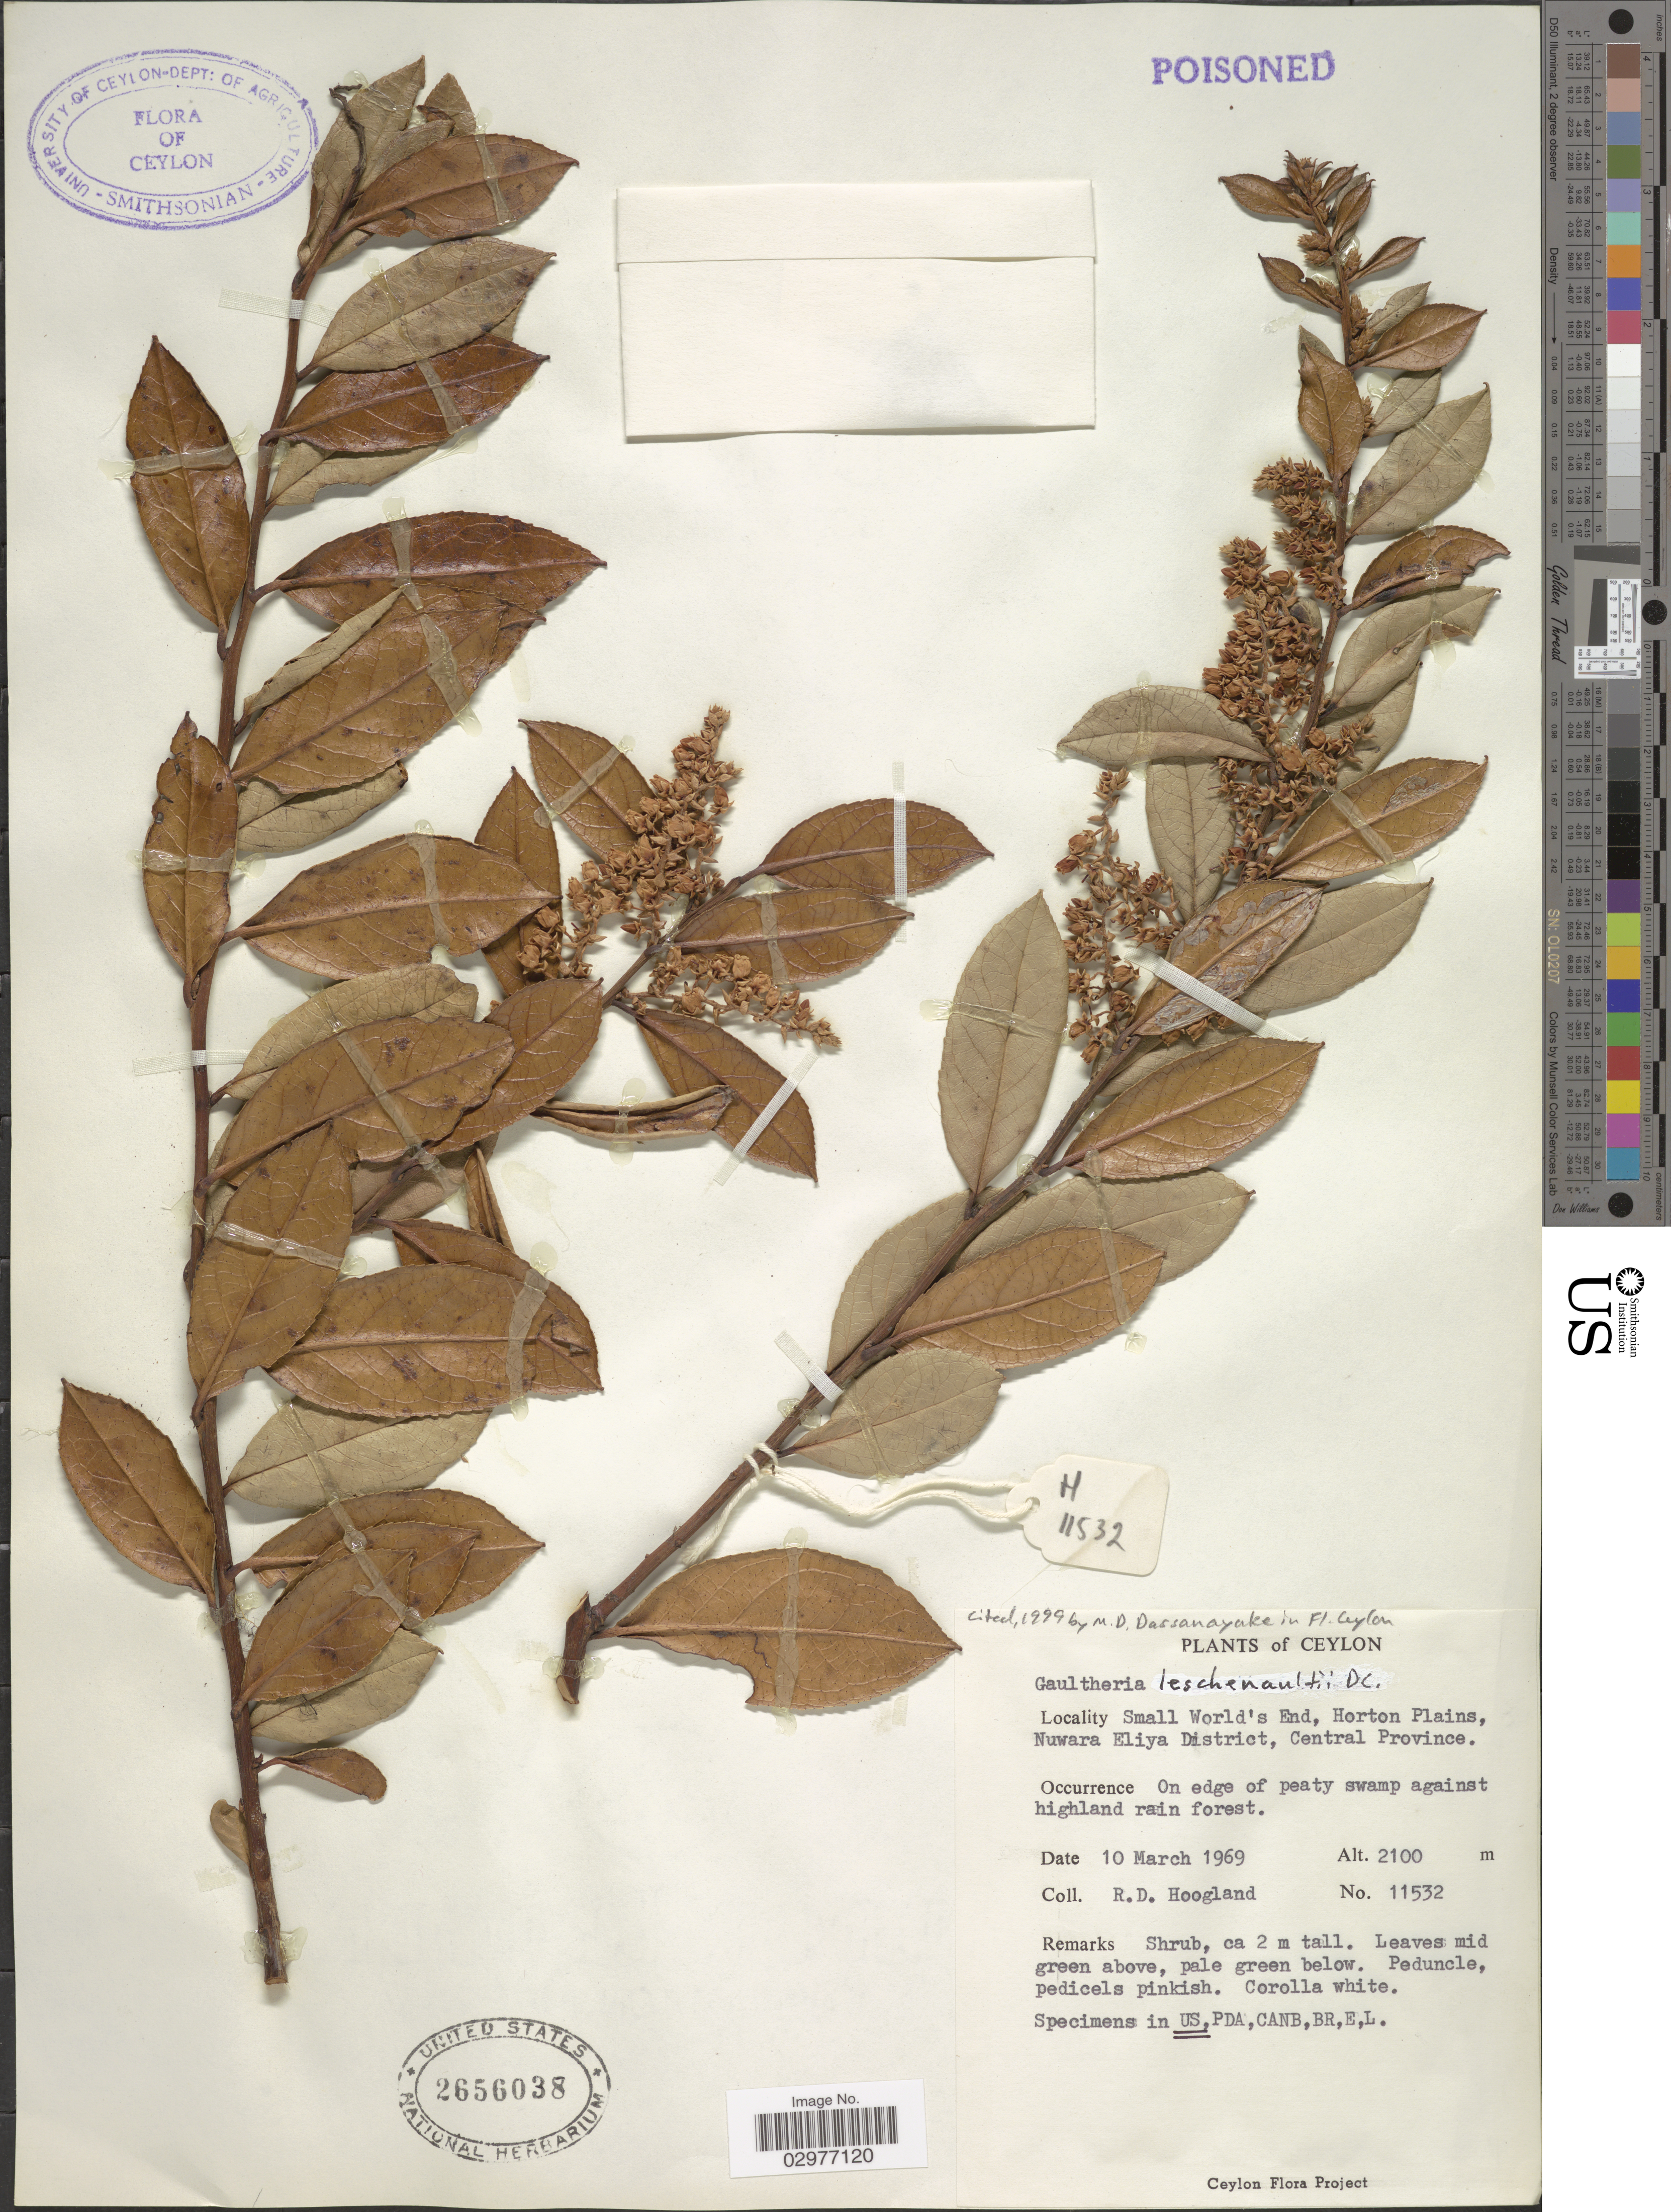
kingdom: Plantae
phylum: Tracheophyta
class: Magnoliopsida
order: Ericales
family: Ericaceae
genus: Gaultheria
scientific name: Gaultheria leschenaultii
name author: DC.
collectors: R. D. Hoogland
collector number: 11532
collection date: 1969-03-10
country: Sri Lanka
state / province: Central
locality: Ceylon. Small World's End, Horton Plains, Nuwara Eliya District.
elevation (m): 2100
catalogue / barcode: US 2656038